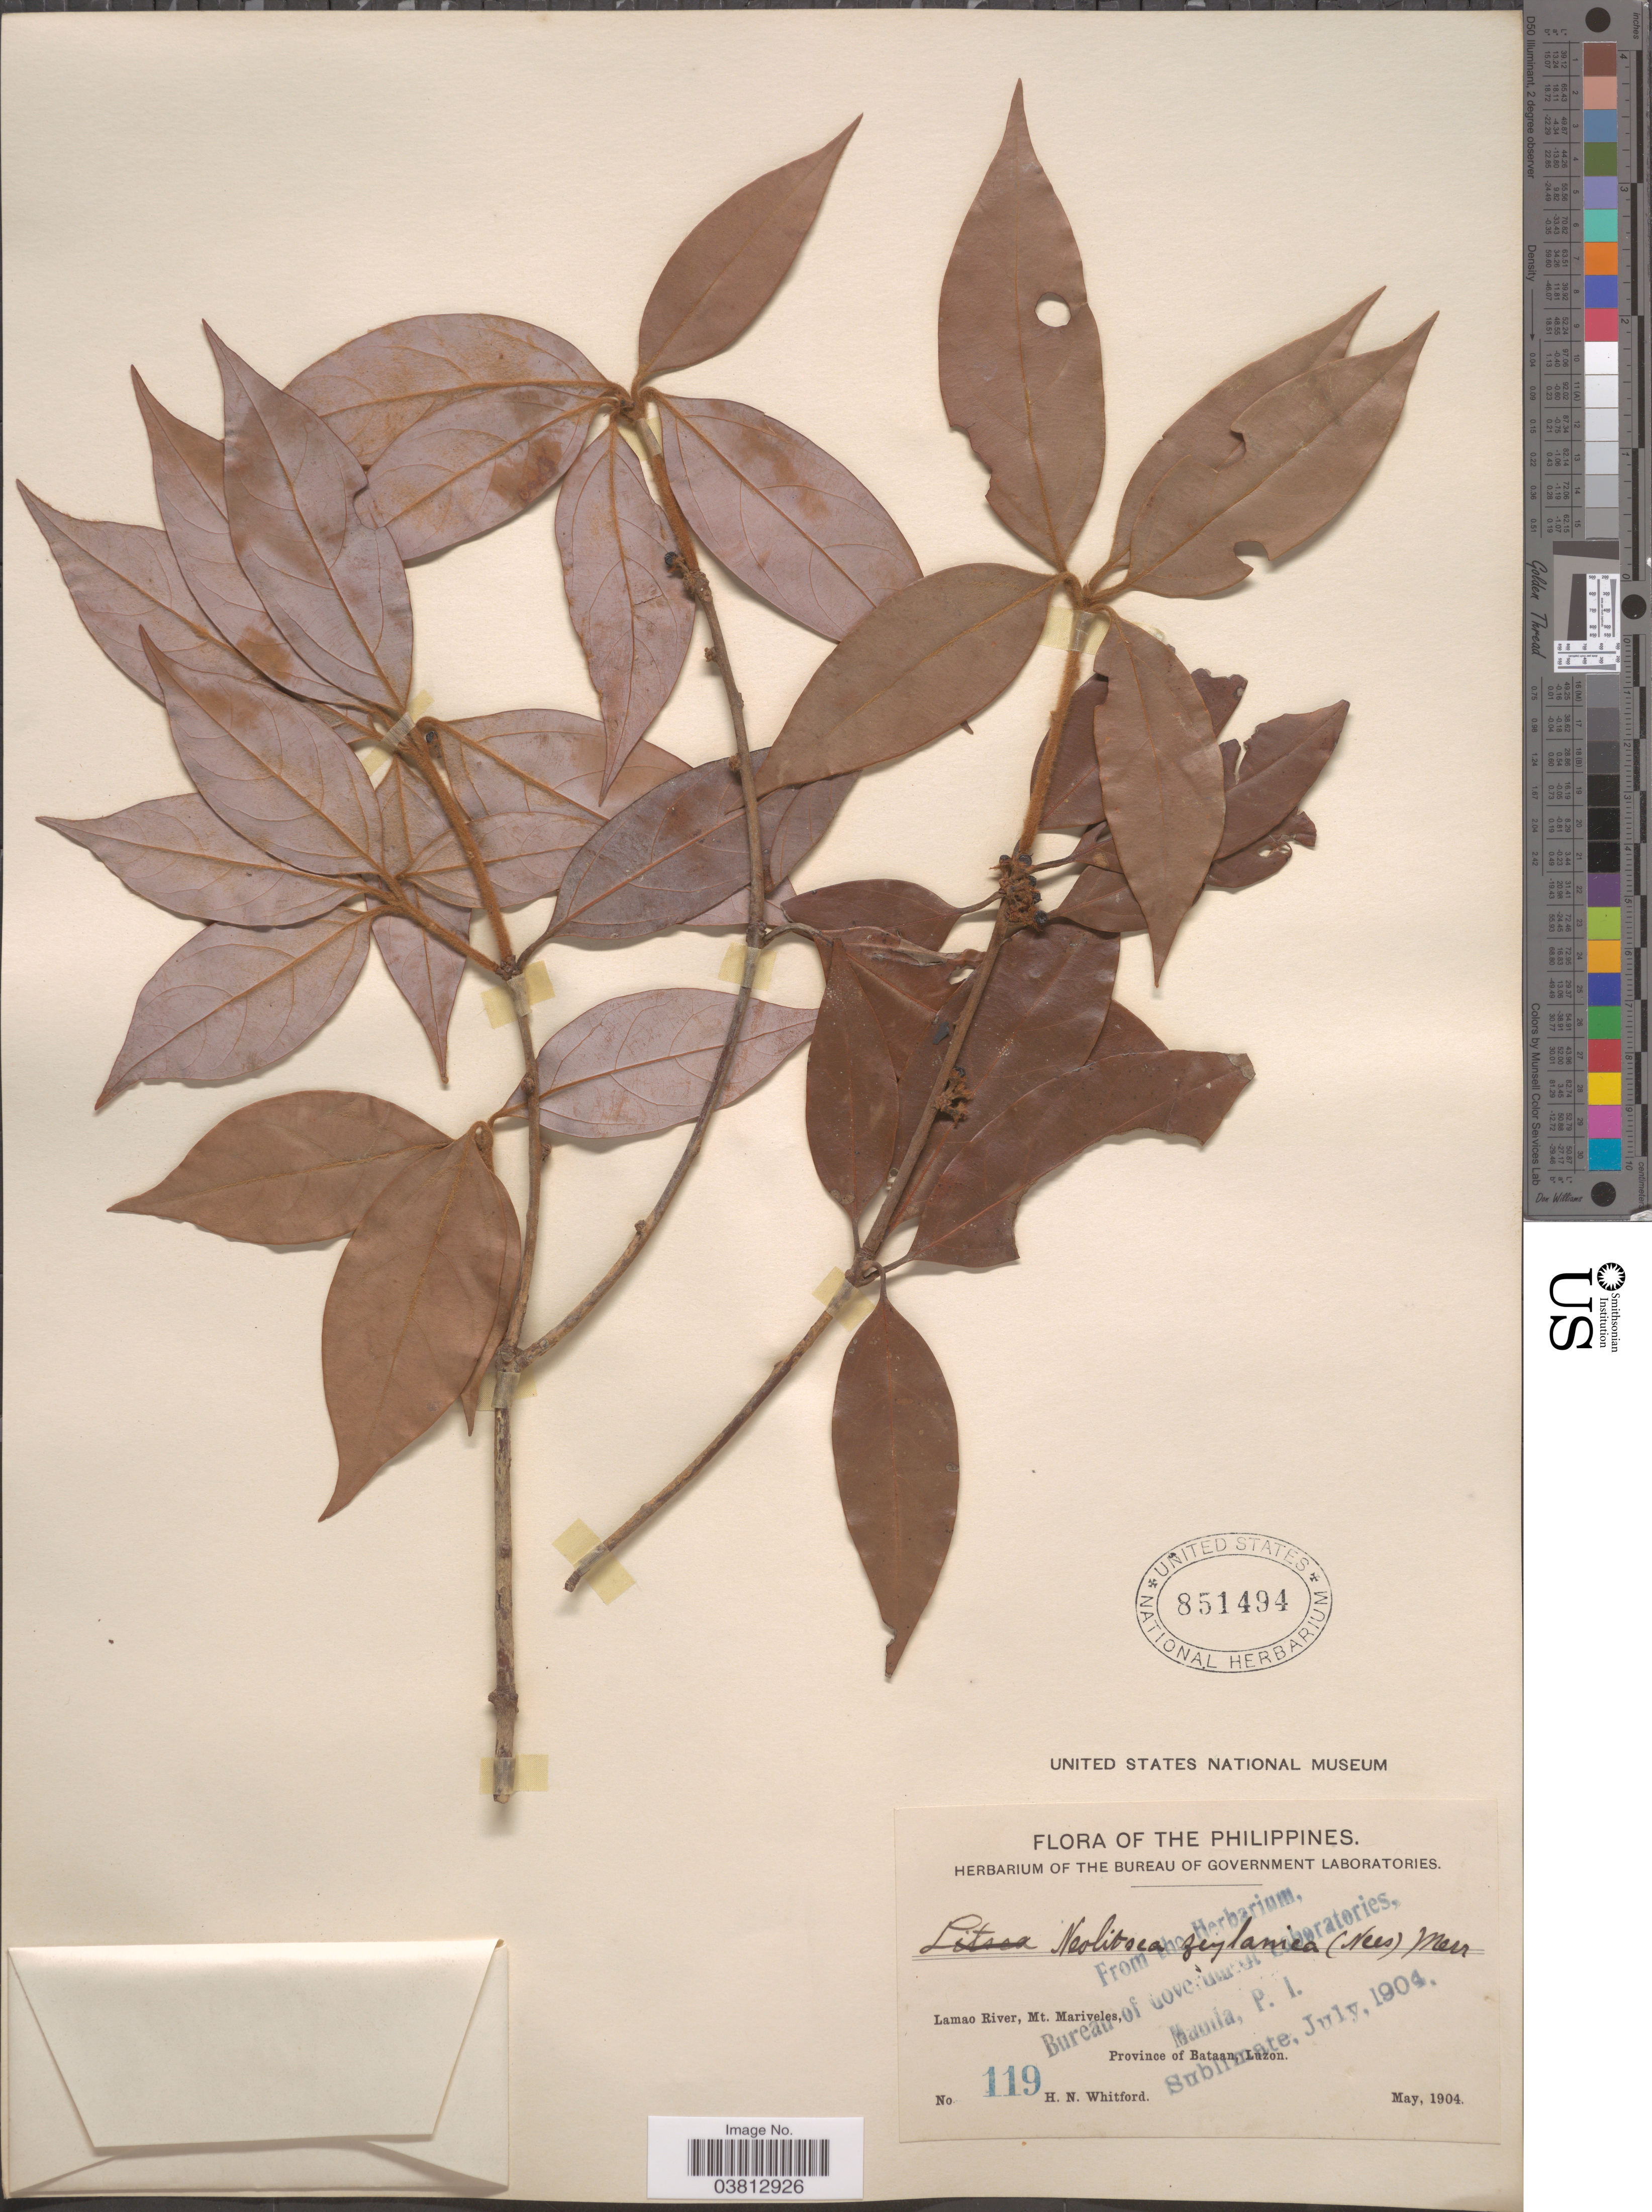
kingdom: Plantae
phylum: Tracheophyta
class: Magnoliopsida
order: Laurales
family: Lauraceae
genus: Neolitsea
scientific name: Neolitsea zeylanica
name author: (Nees & T. Nees) Merr.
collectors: H. N. Whitford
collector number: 119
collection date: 1904-05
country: Philippines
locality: Lamao River, Mt. Mariveles, Province of Bataan, Luzon.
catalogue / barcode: US 851494